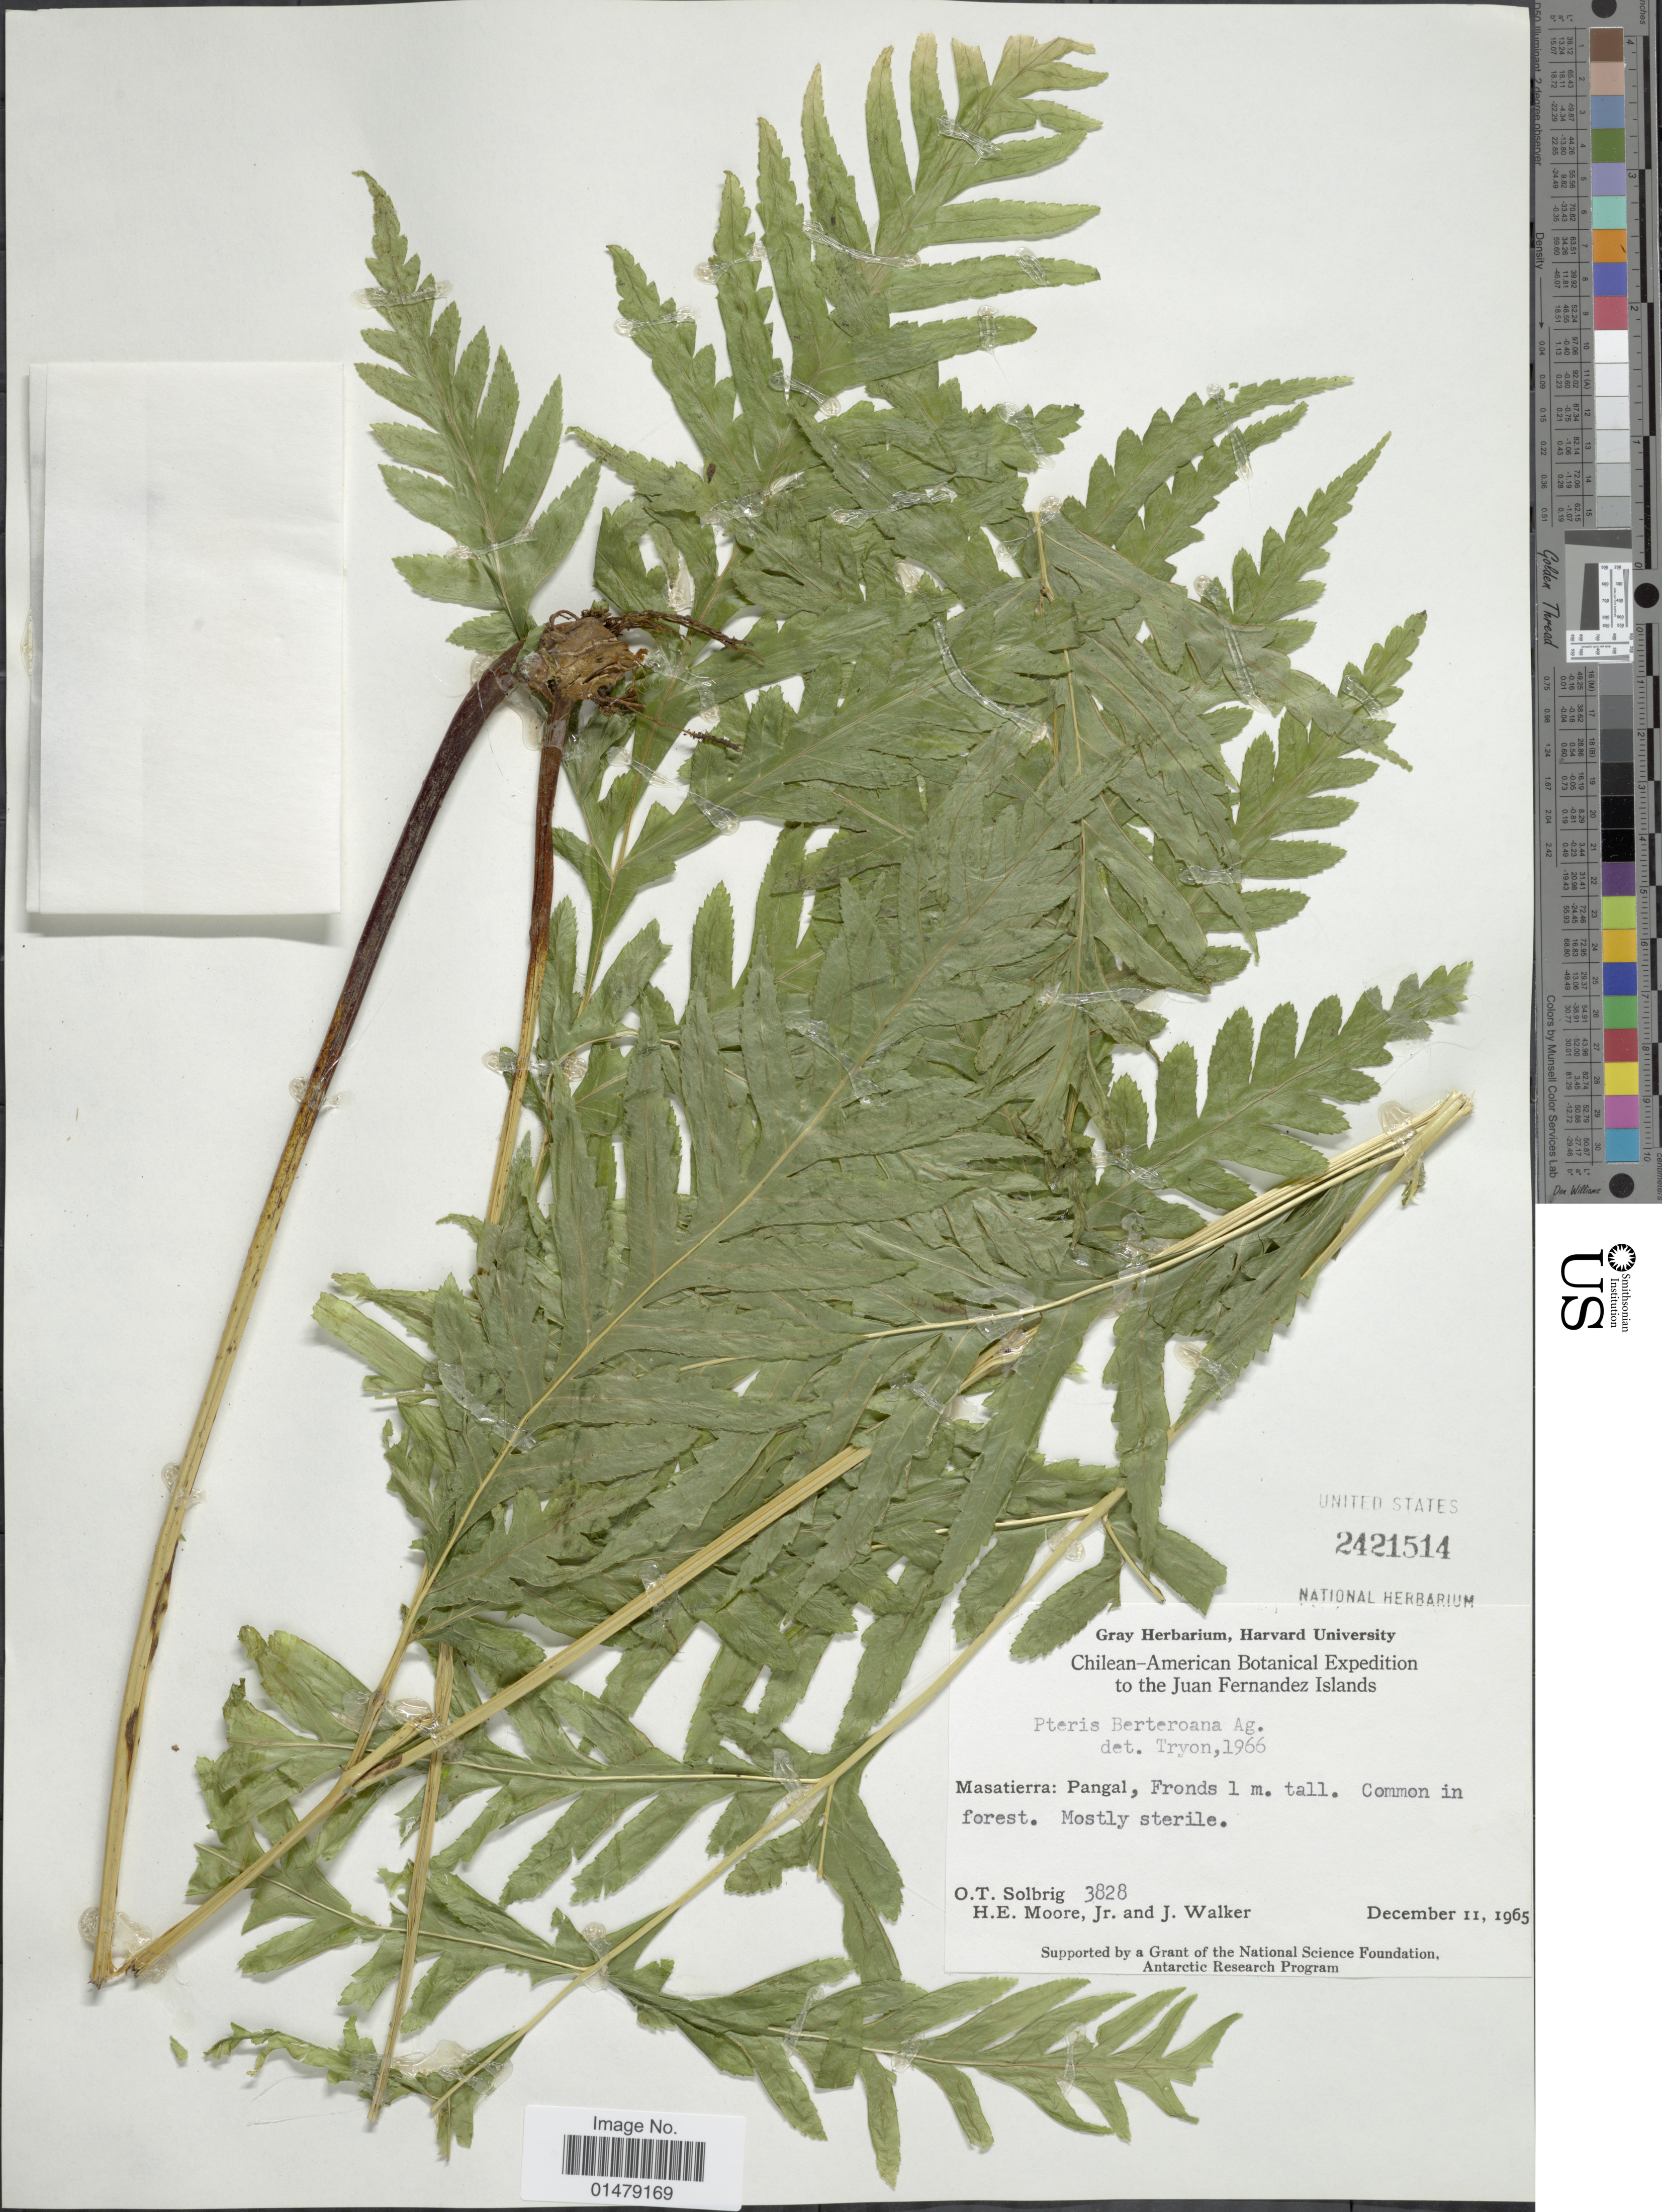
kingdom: Plantae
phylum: Tracheophyta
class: Polypodiopsida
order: Polypodiales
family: Pteridaceae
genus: Pteris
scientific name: Pteris berteroana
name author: J. Agardh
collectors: O. T. Solbrig, H. Moore & J. Walker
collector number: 3838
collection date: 1965-12-11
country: Chile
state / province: Valparaíso (V)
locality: Masatierra: Pangal. Juan Fernandez.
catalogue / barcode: US 2421514